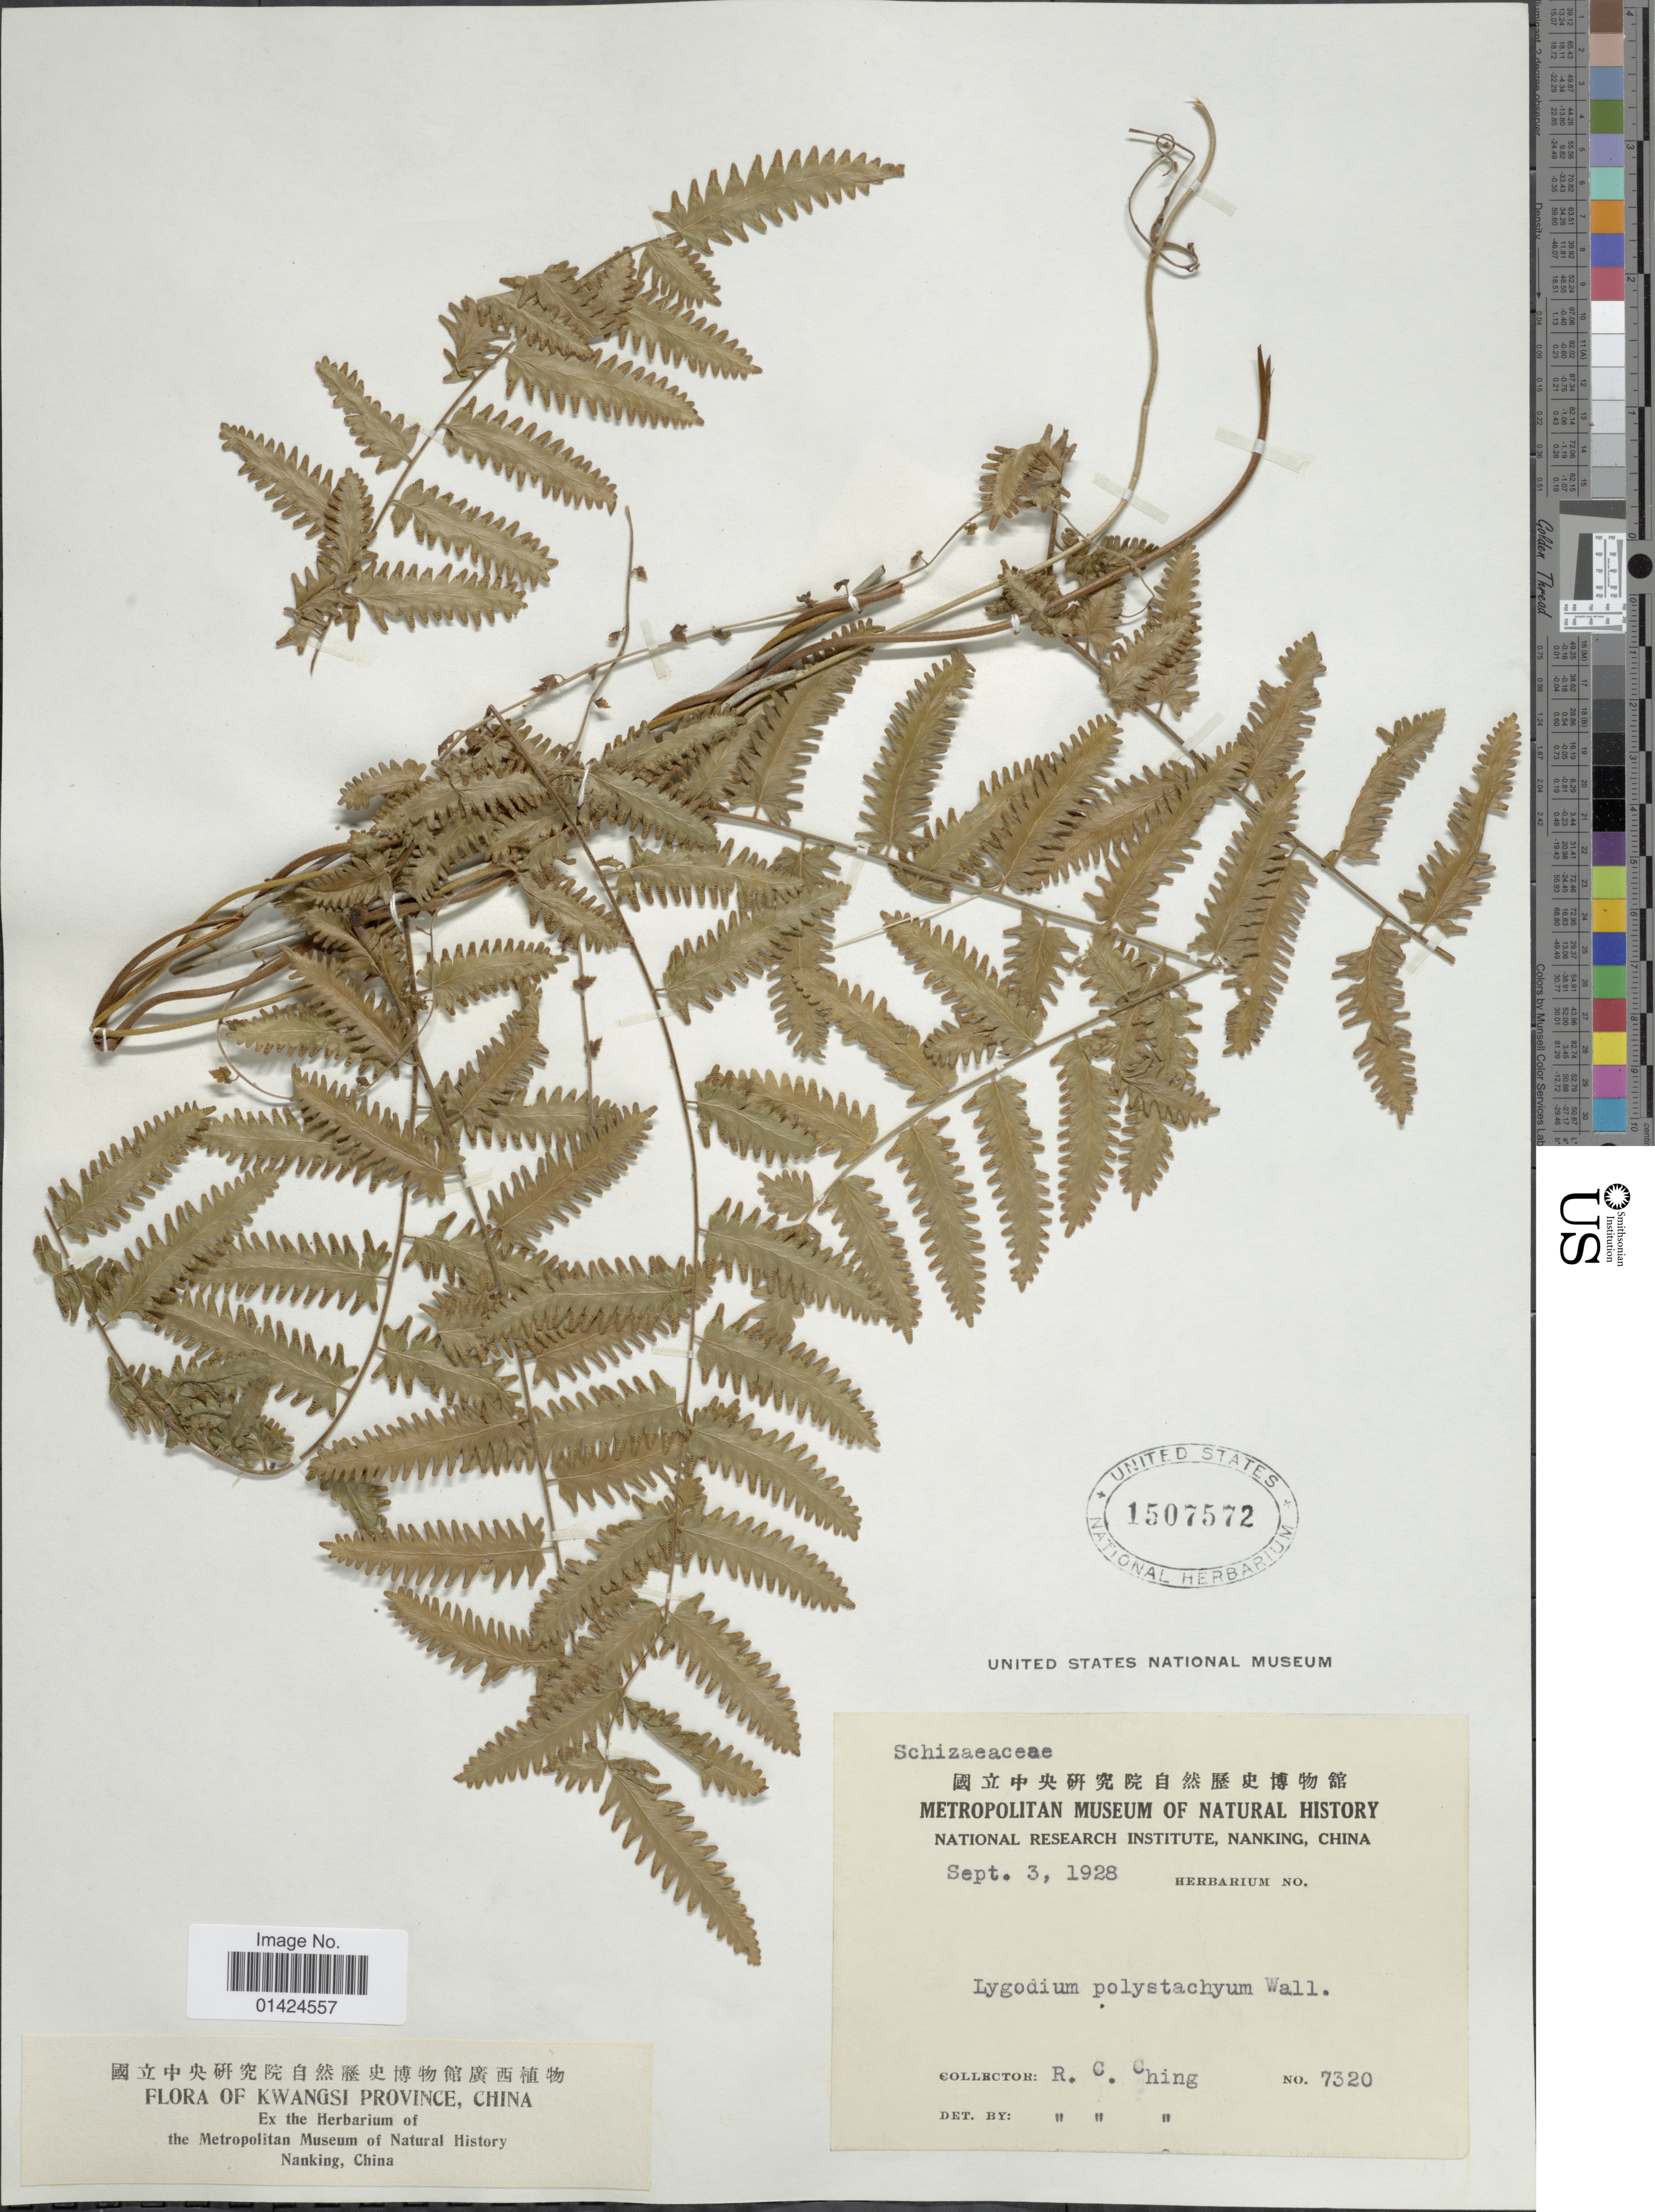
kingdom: Plantae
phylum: Tracheophyta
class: Polypodiopsida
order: Schizaeales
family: Lygodiaceae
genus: Lygodium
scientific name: Lygodium polystachyum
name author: Wall. ex T. Moore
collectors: R. C. Ching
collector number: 7320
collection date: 1928-09-03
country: China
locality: Kwangsi Province.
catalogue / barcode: US 1507572